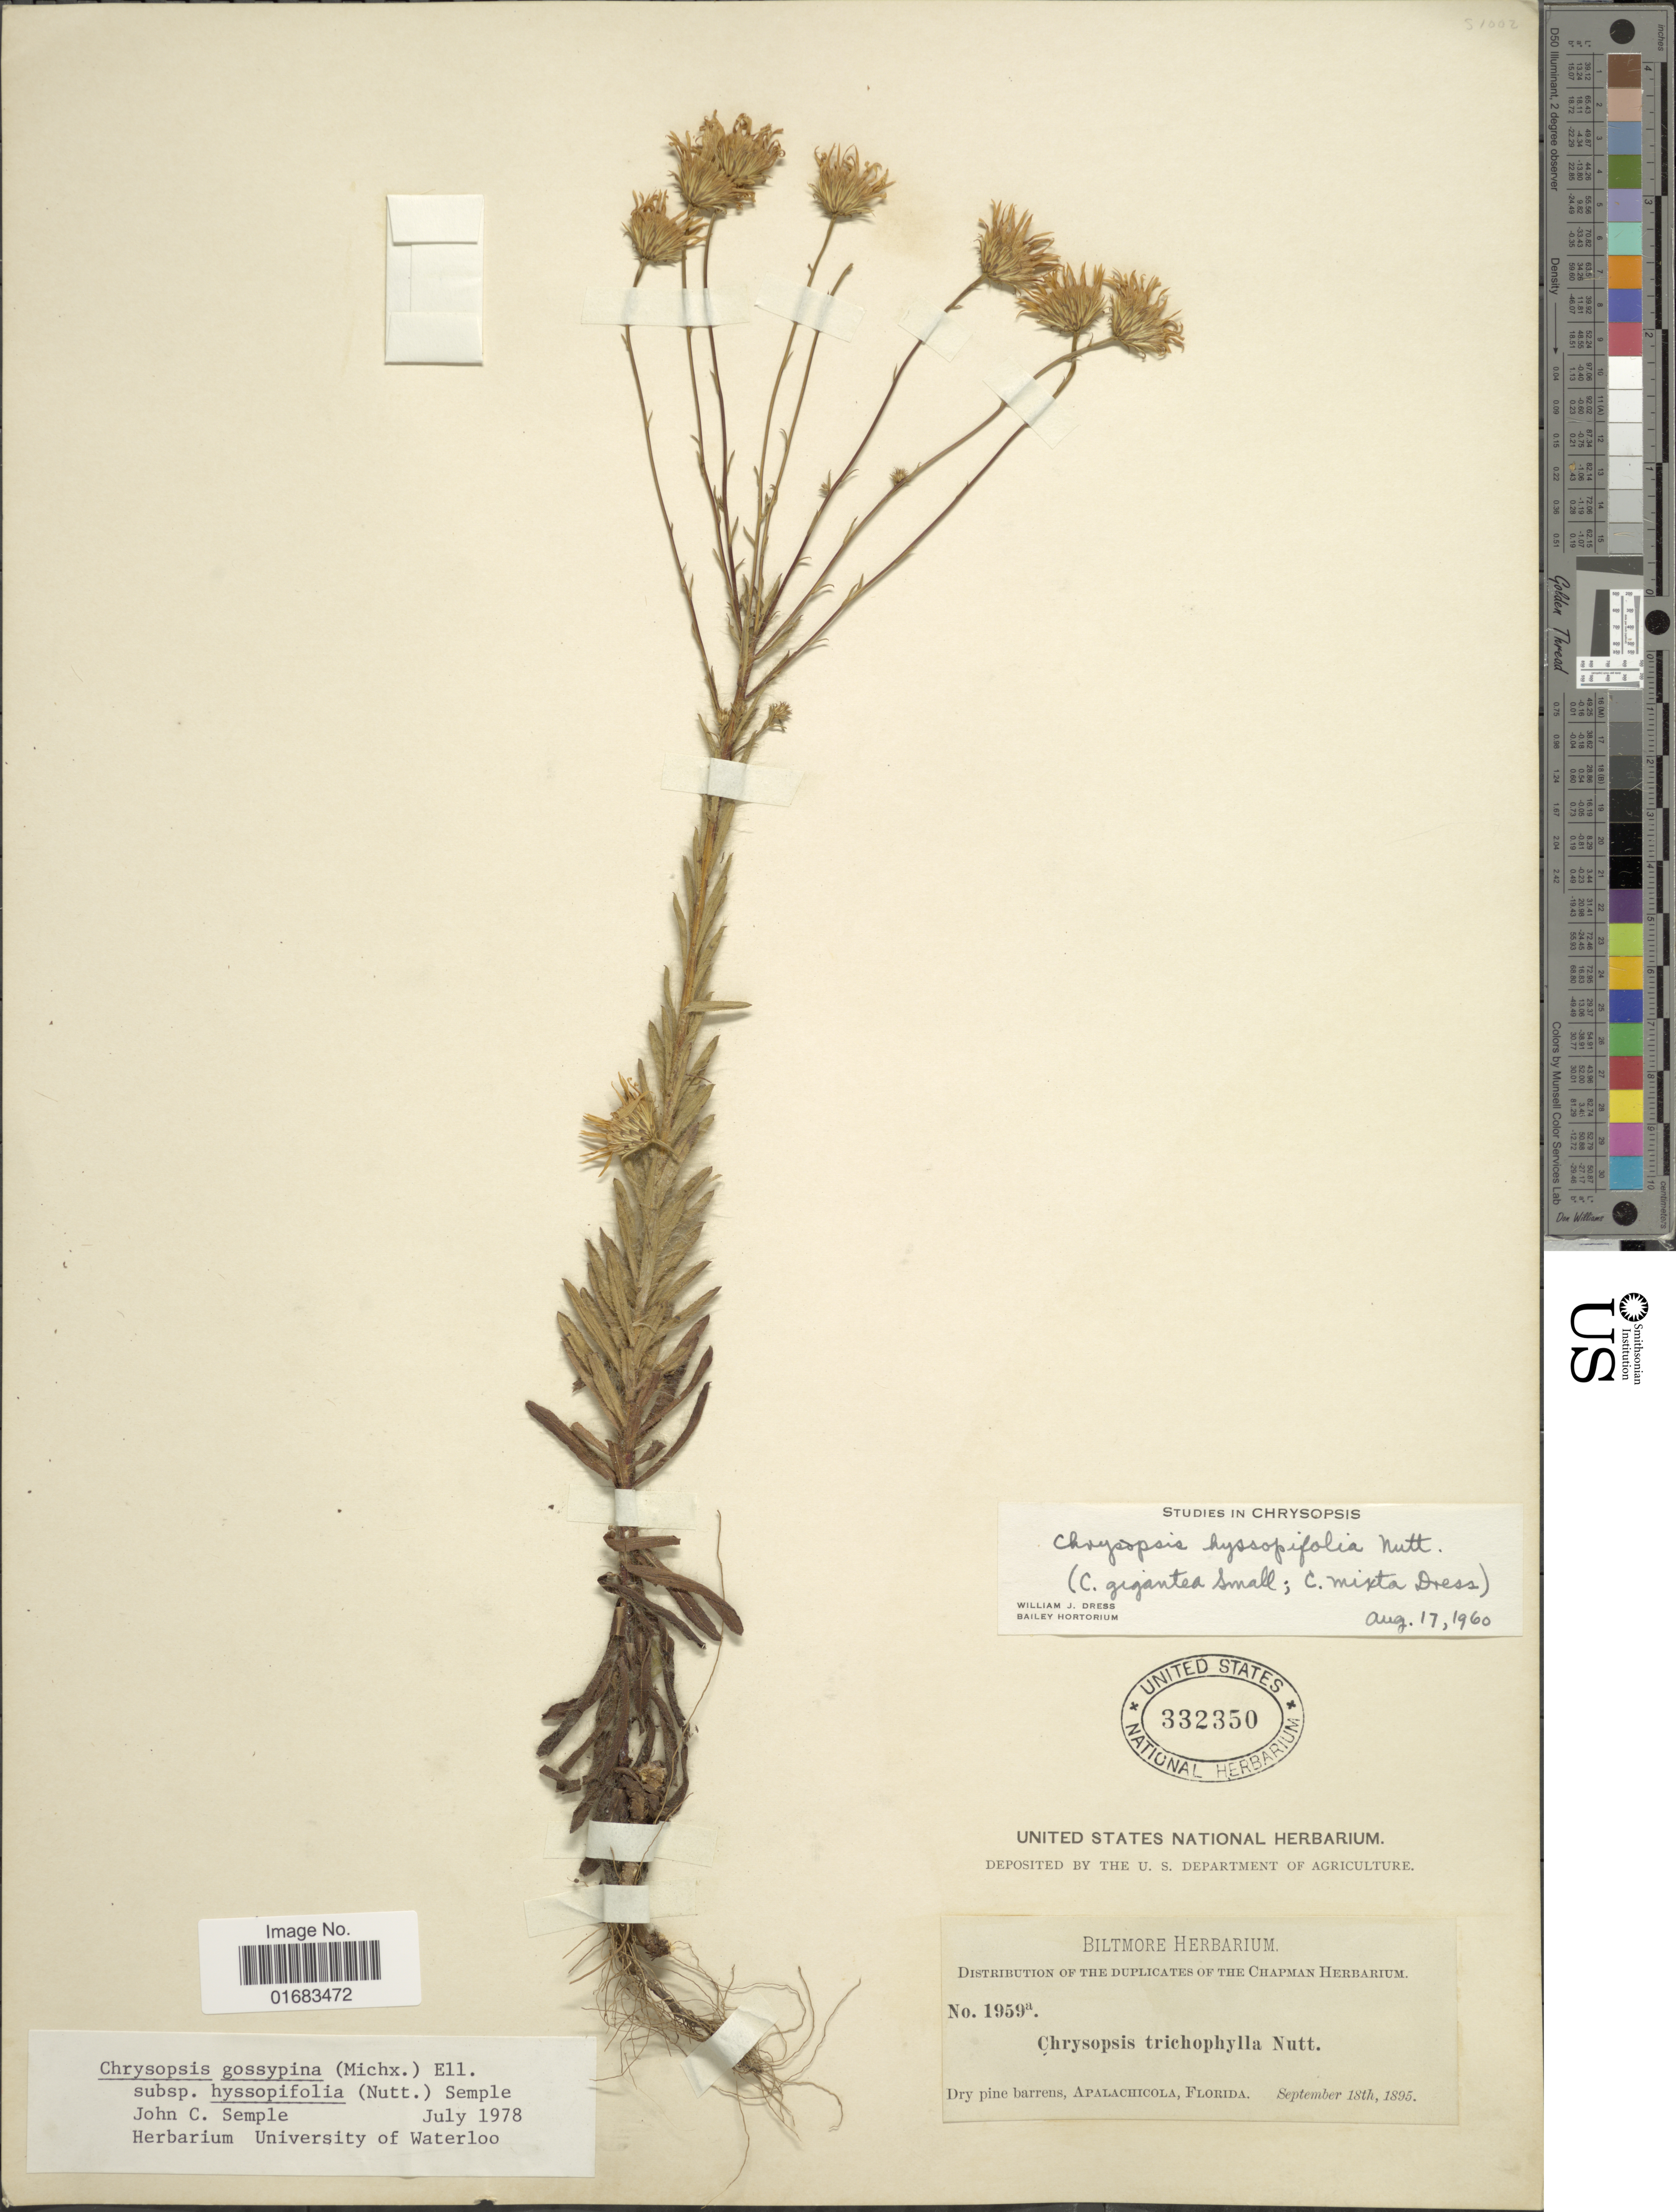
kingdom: Plantae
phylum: Tracheophyta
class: Magnoliopsida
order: Asterales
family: Asteraceae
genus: Chrysopsis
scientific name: Chrysopsis gossypina subsp. hyssopifolia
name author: (Nutt.) Semple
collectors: ex herb. Biltmore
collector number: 1959 a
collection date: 1895-09-18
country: United States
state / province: Florida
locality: Dry pines barrens, Apalachicola.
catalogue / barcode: US 332350